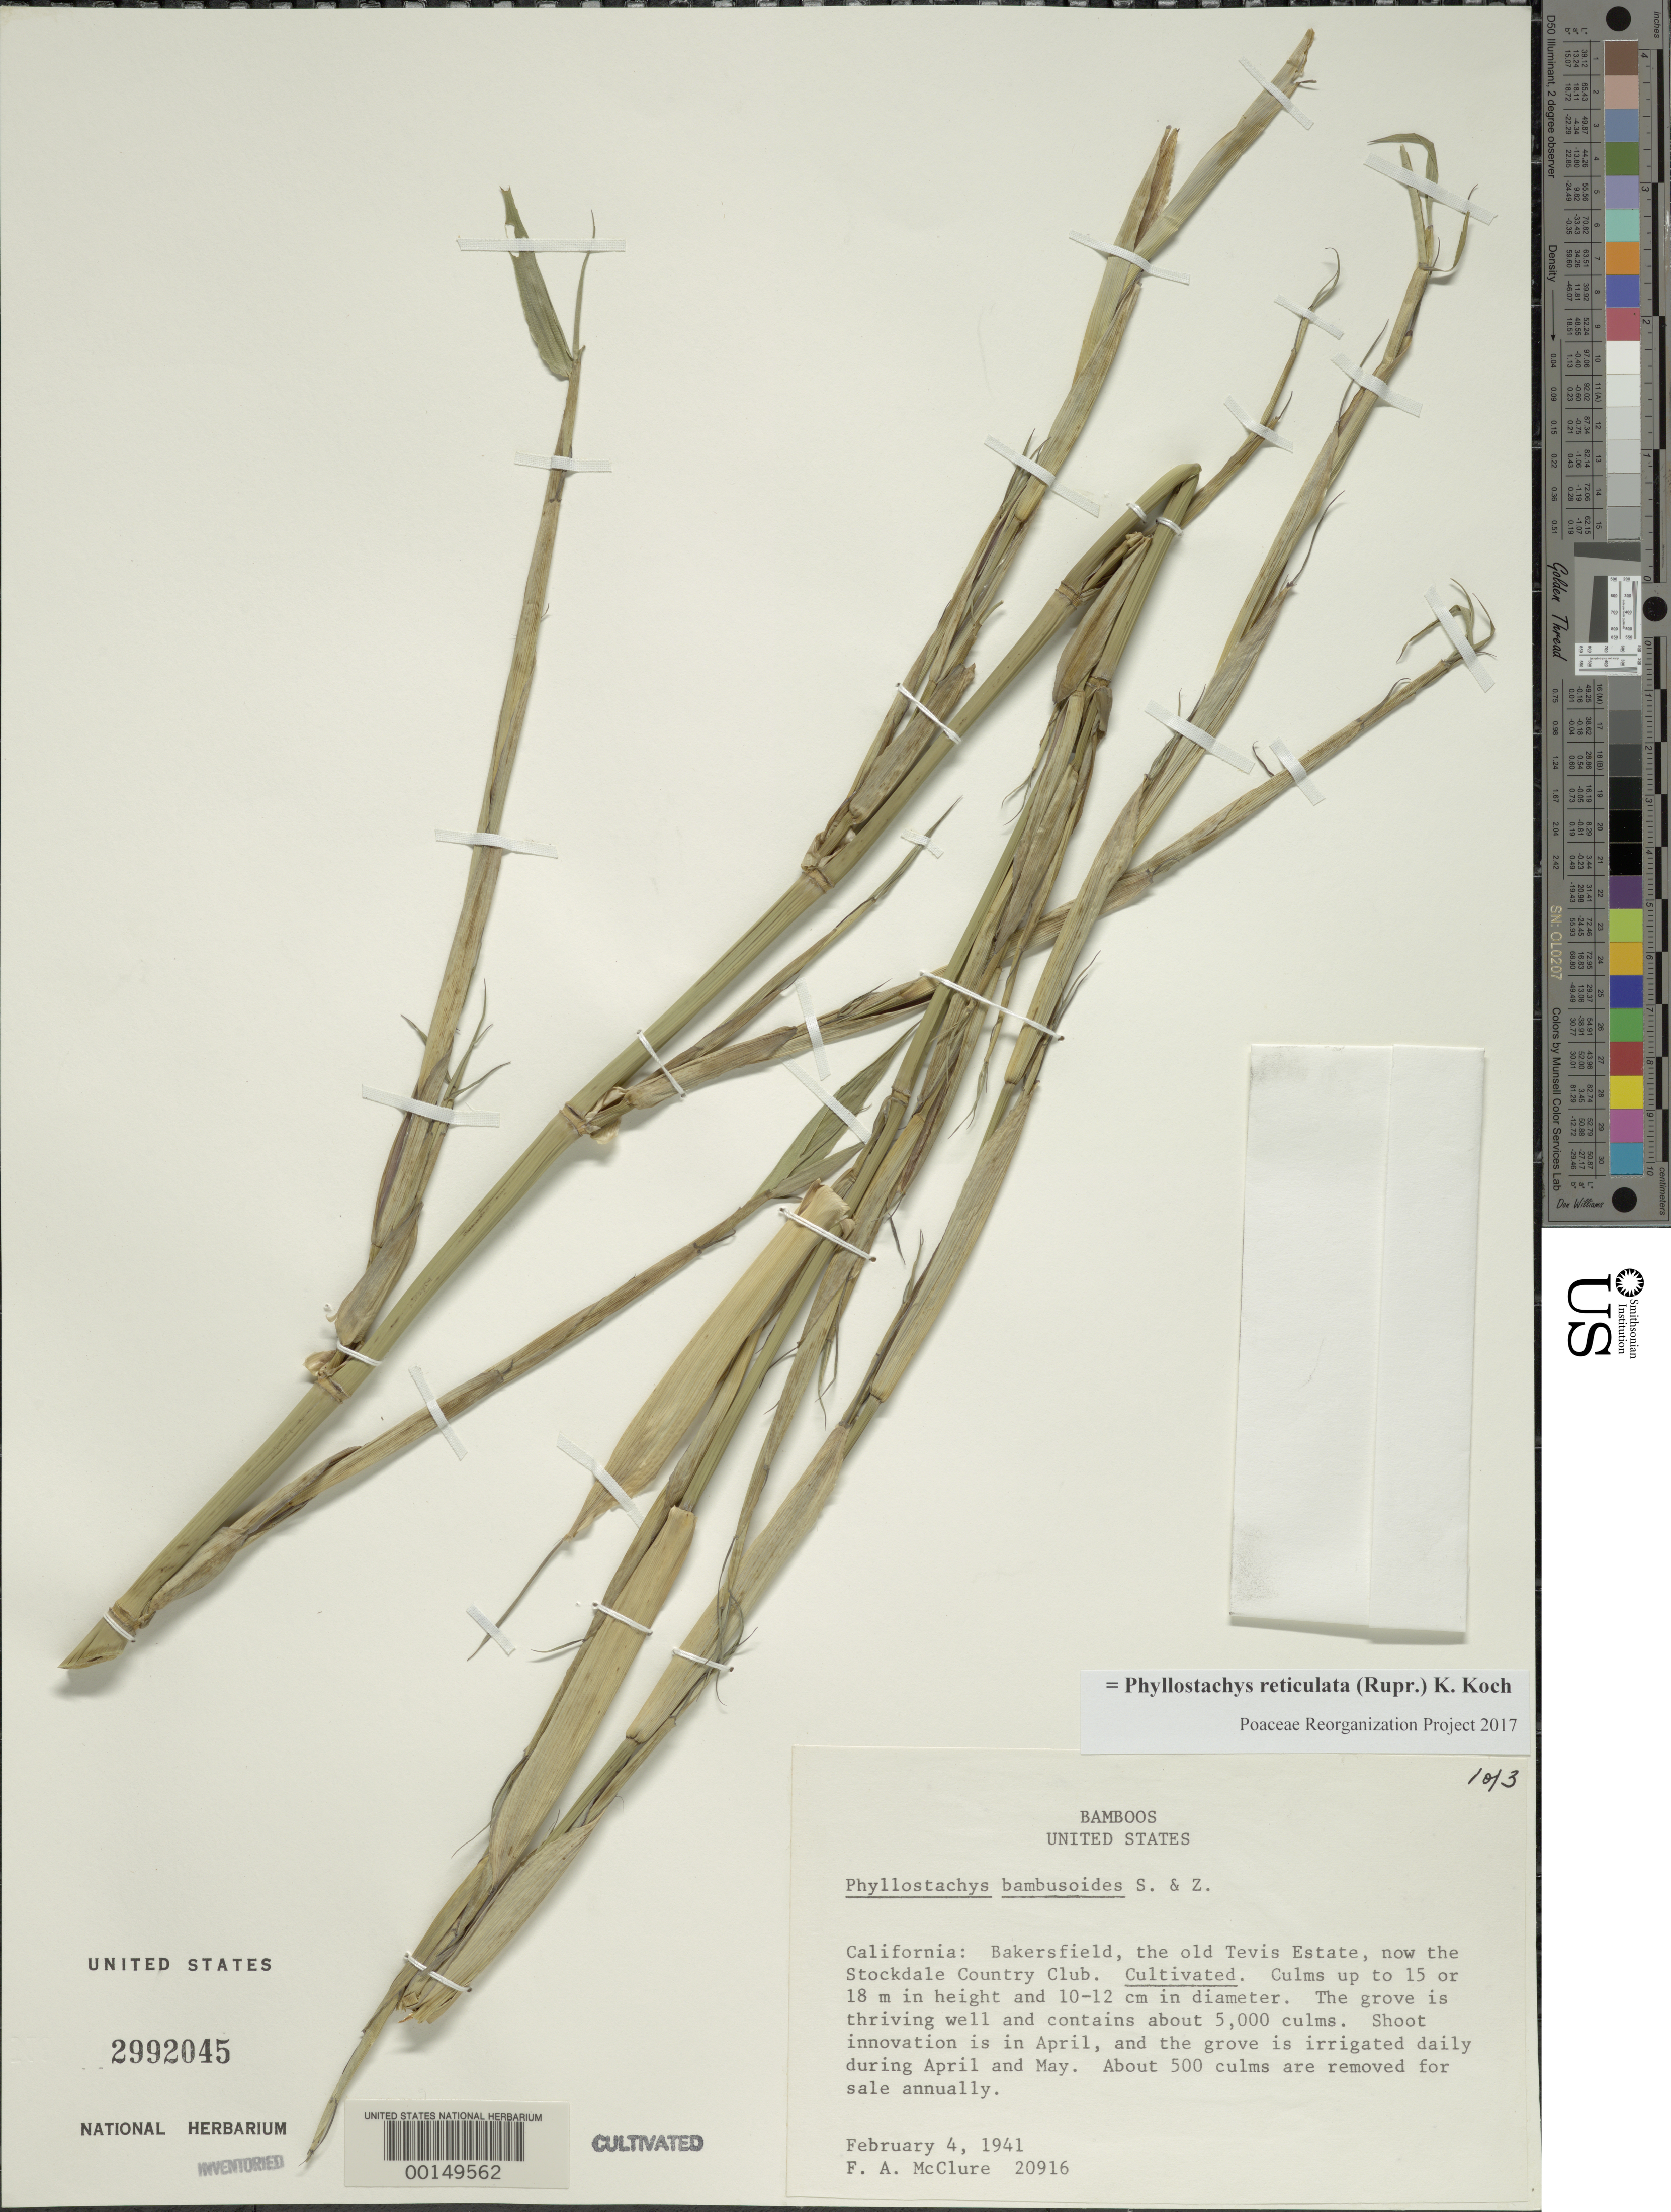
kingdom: Plantae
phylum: Tracheophyta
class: Liliopsida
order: Poales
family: Poaceae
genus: Phyllostachys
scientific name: Phyllostachys reticulata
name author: (Rupr.) K. Koch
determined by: Poaceae Reorganization Project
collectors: F. A. McClure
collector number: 20916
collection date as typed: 04 Feb 1941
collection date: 1941-02-04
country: United States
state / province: California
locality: Bakersfield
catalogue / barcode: US 2992045